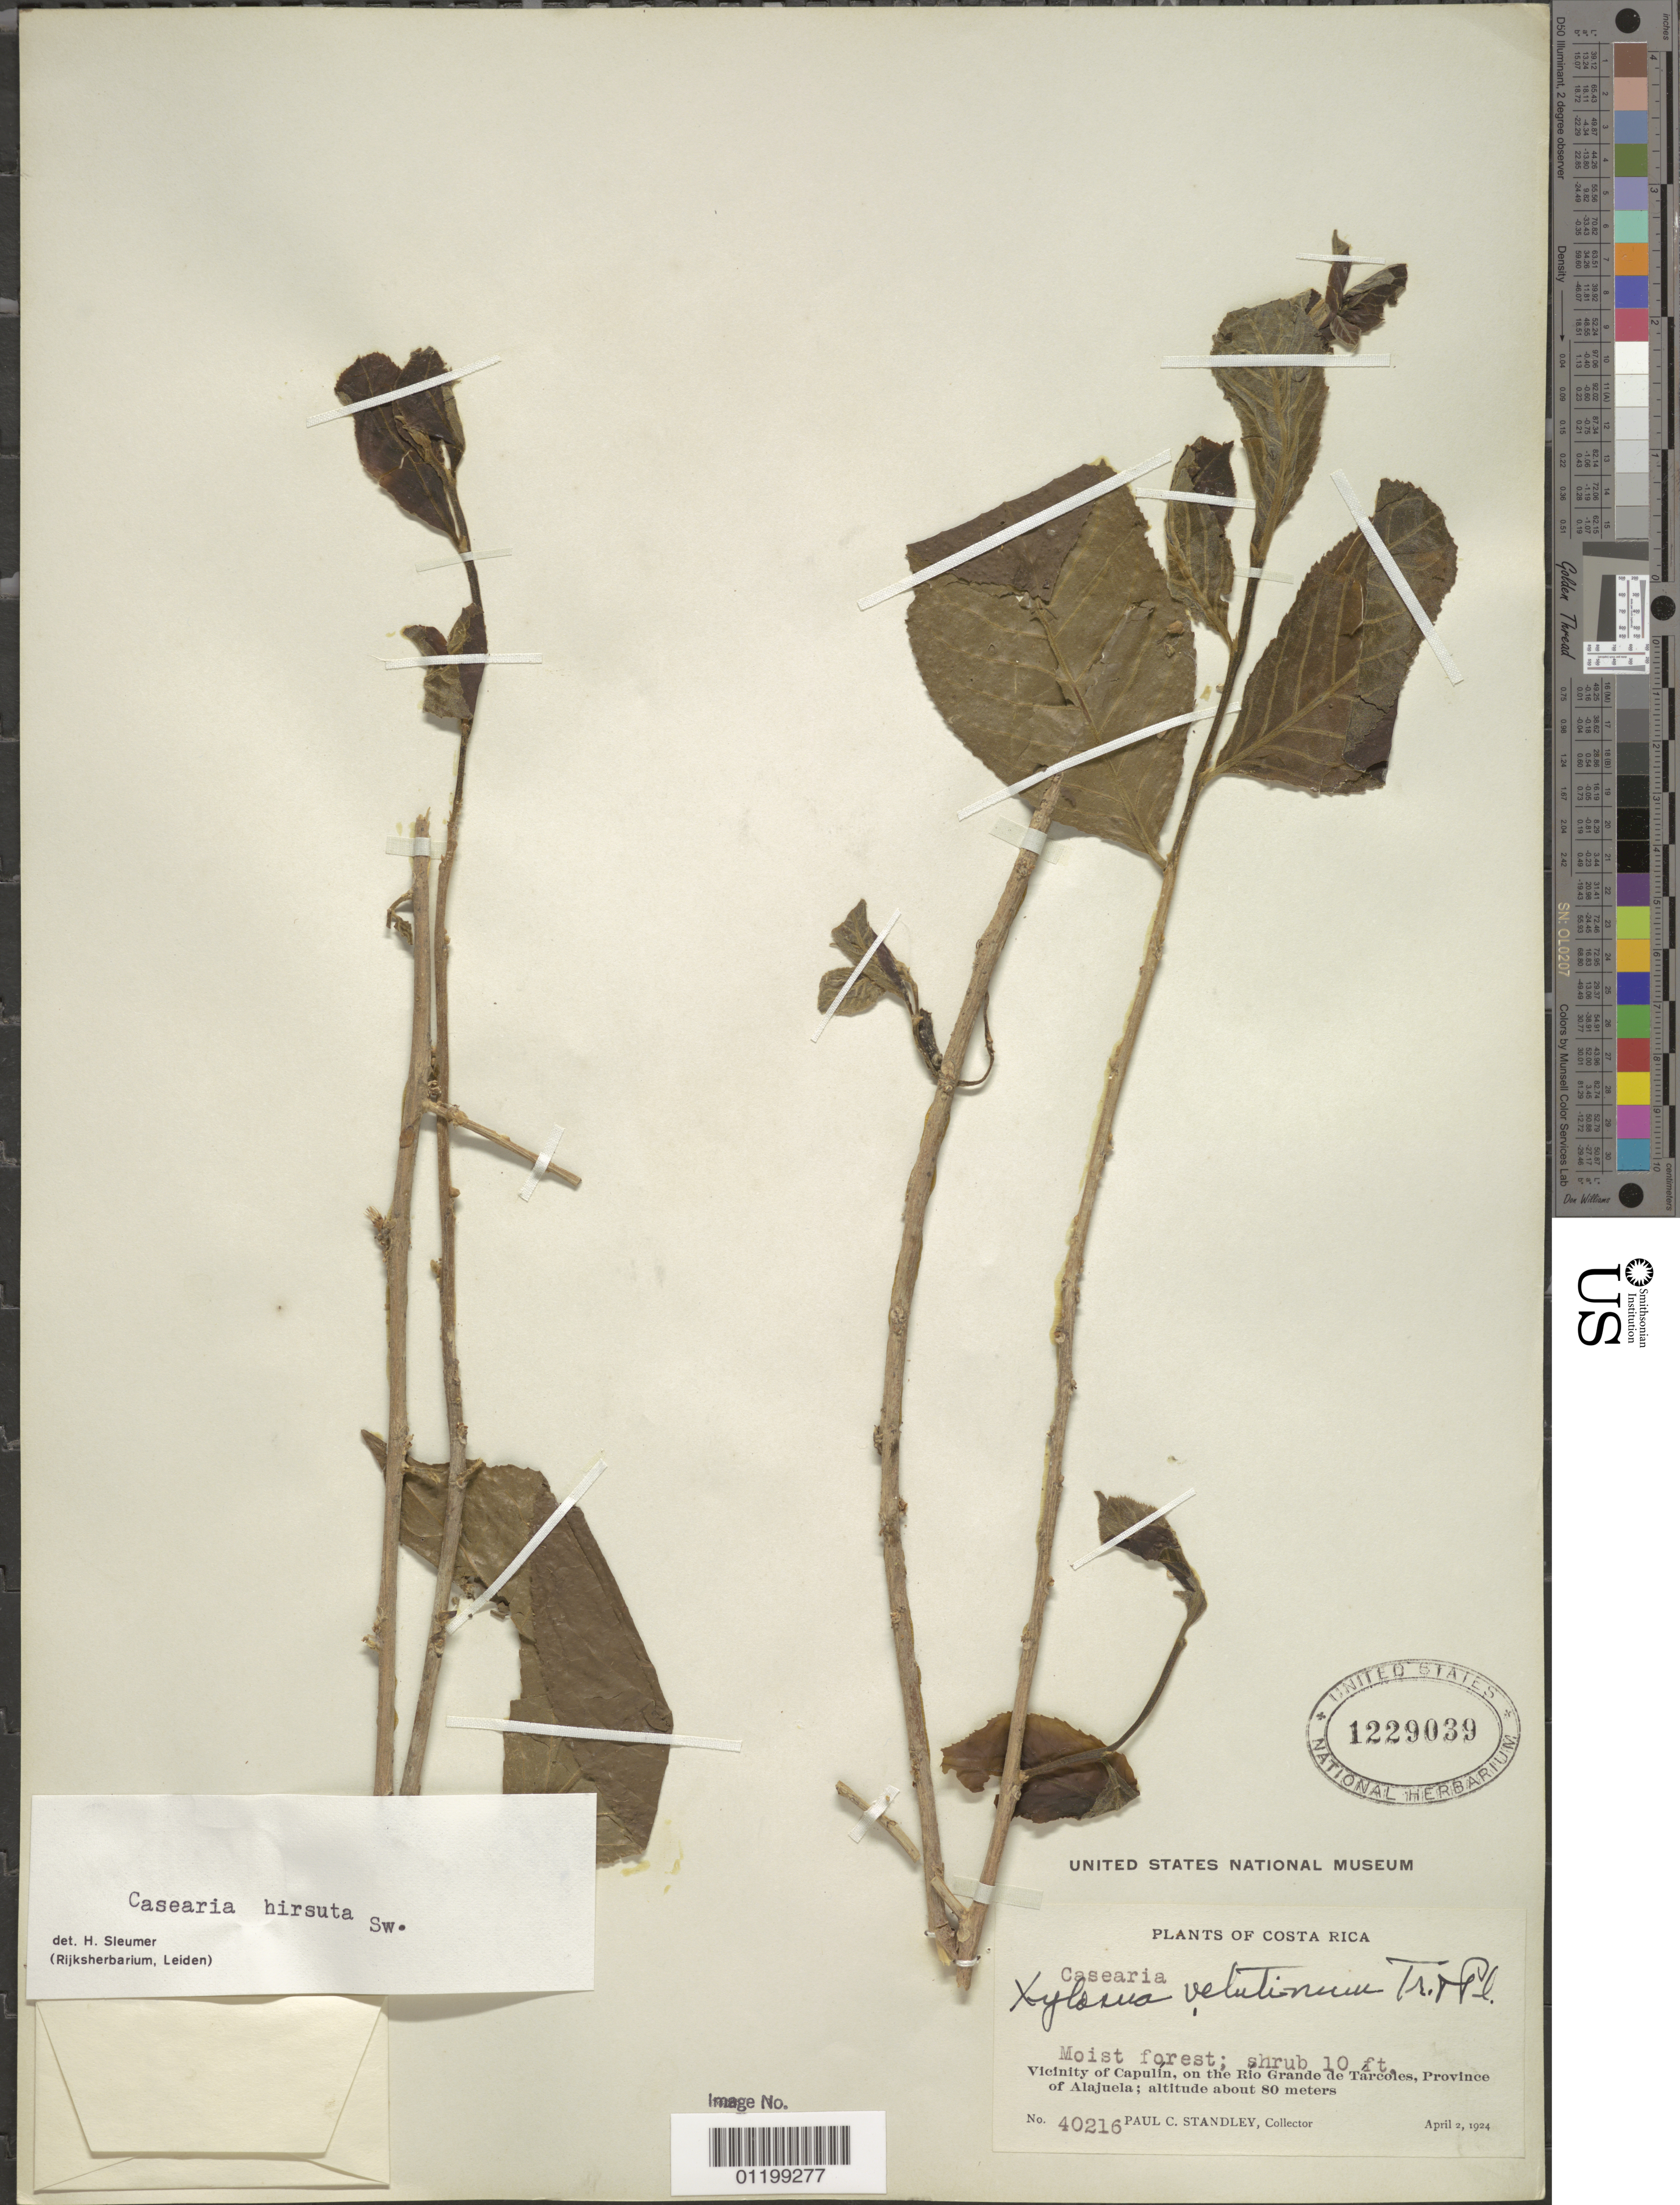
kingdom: Plantae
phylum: Tracheophyta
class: Magnoliopsida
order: Malpighiales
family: Salicaceae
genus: Casearia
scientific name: Casearia hirsuta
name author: Sw.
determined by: Sleumer, H. O.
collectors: P. C. Standley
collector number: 40216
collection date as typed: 2 Apr 1924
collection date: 1924-04-02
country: Costa Rica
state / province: Alajuela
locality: Vicinity of Capulín, on the Río Grande de Tárcoles.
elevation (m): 80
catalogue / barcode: US 1229039